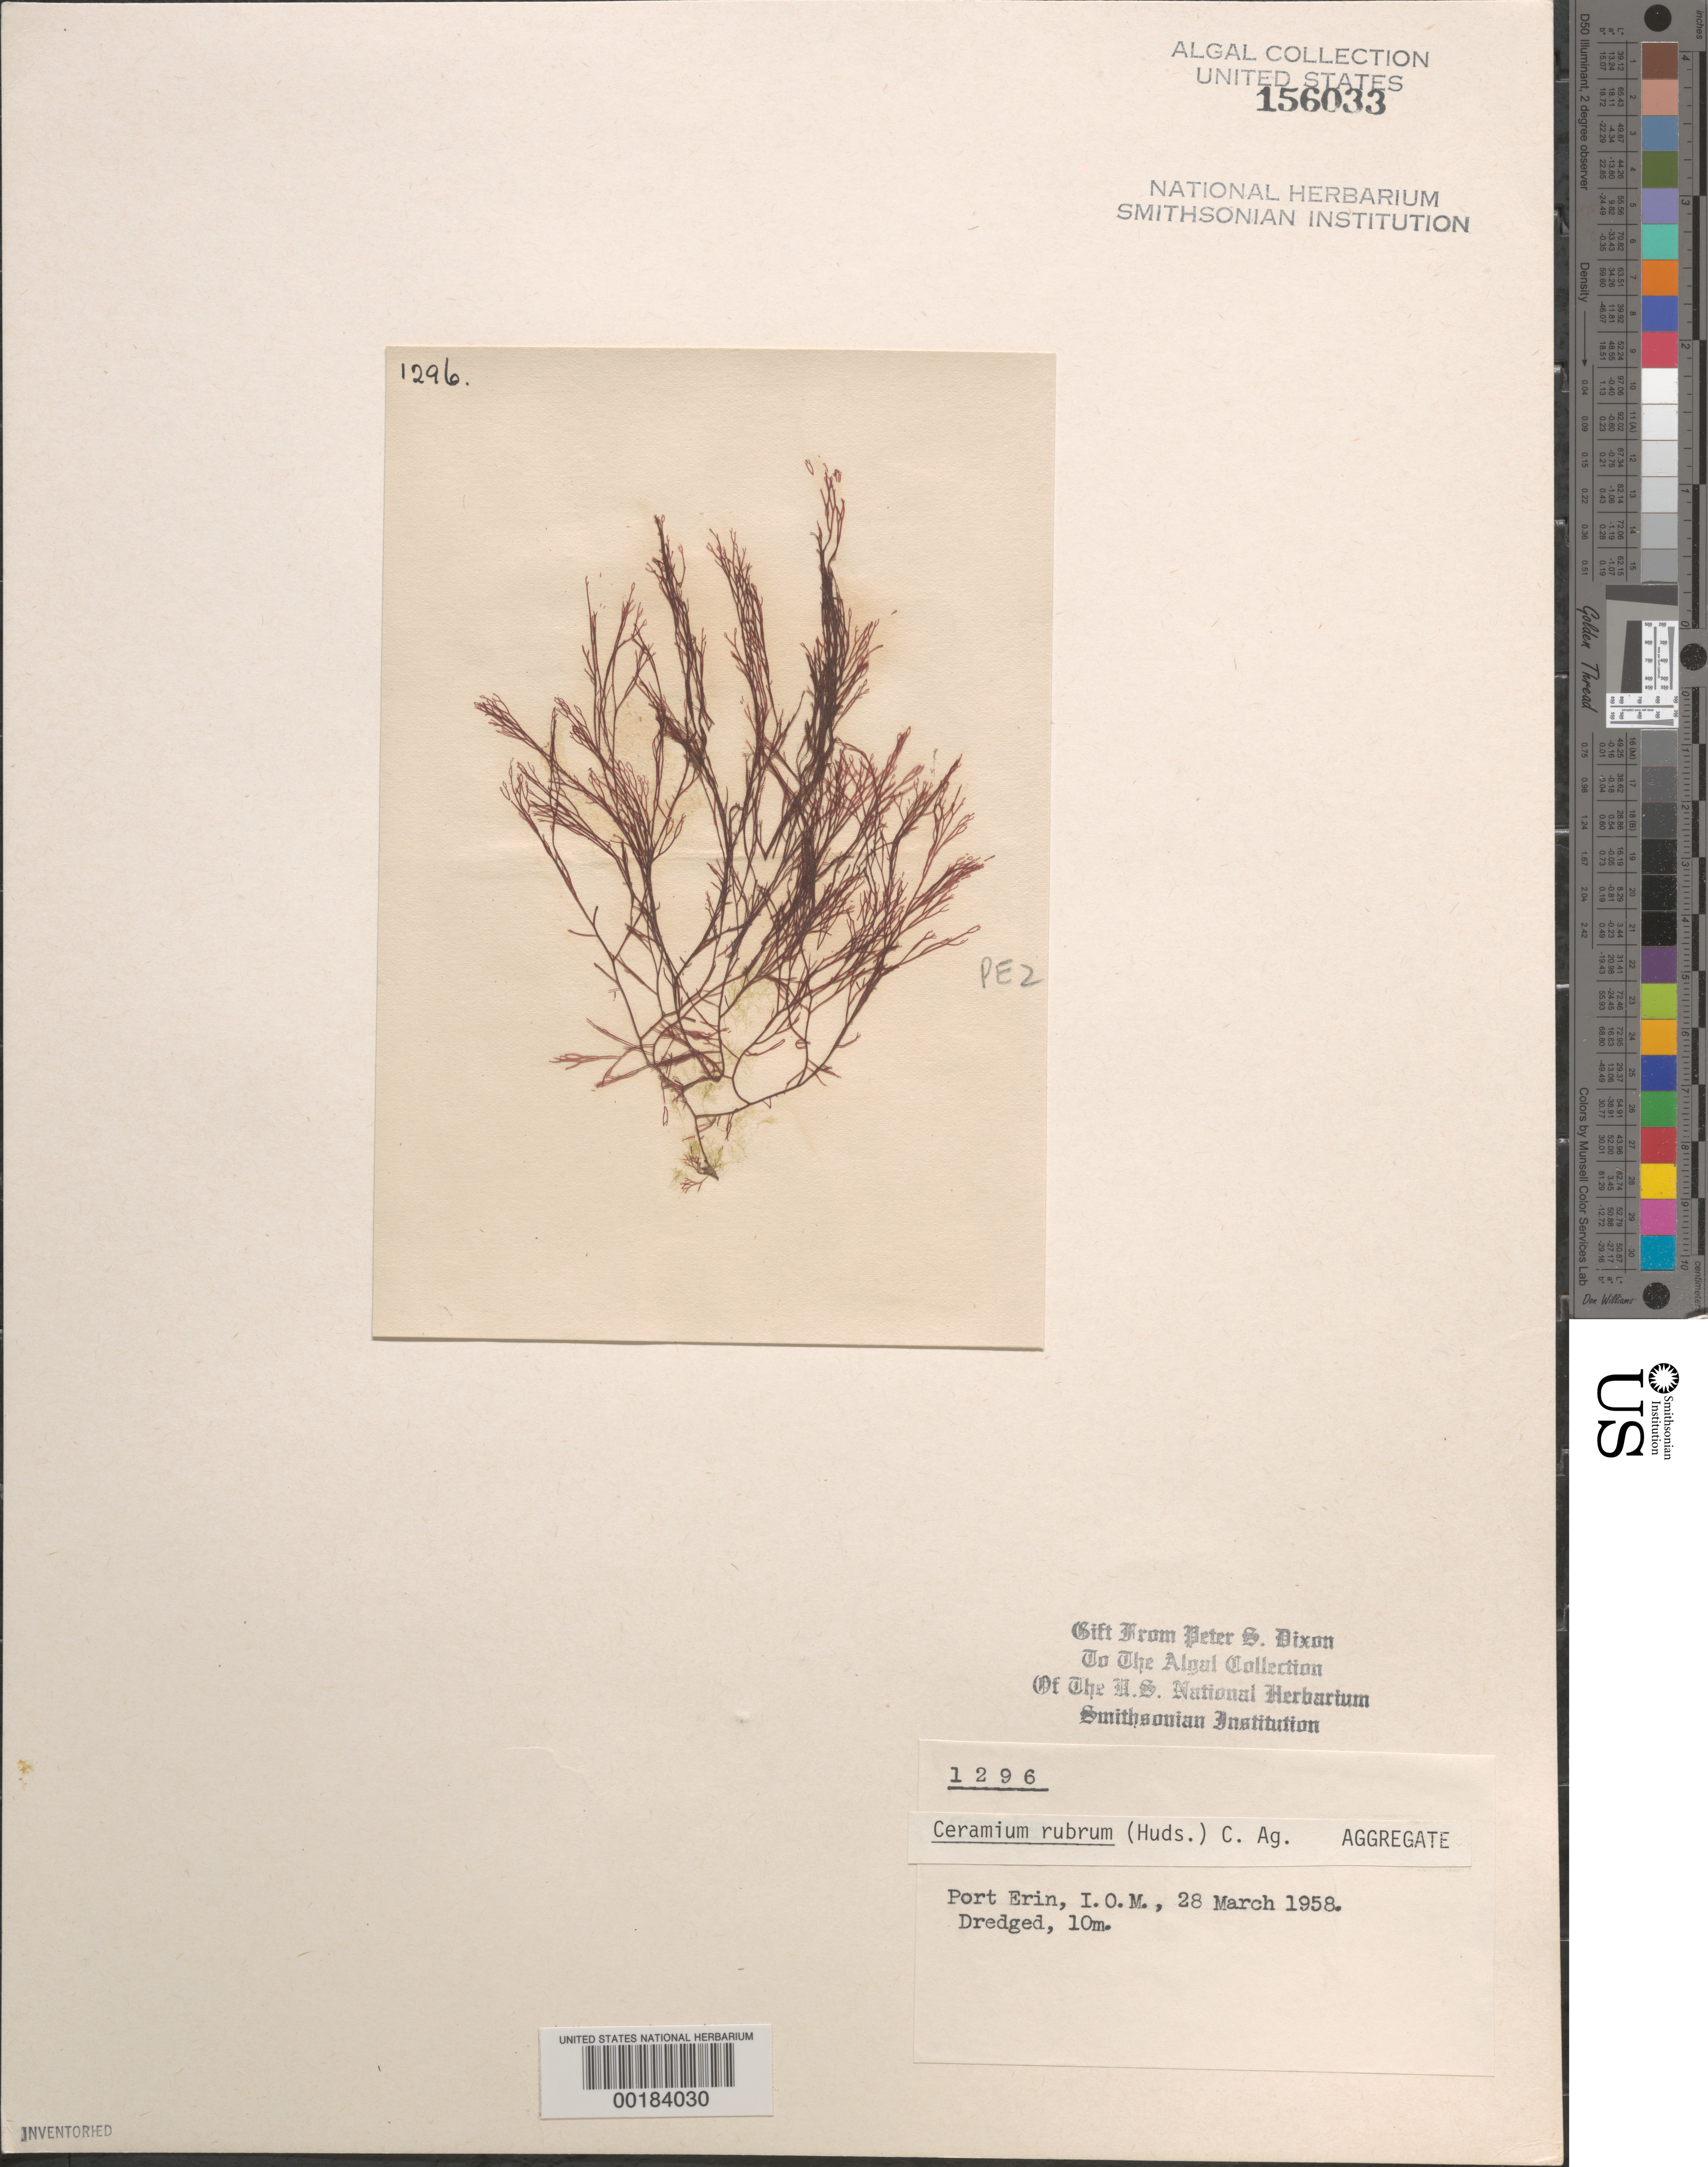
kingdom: Plantae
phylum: Rhodophyta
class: Florideophyceae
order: Ceramiales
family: Ceramiaceae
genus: Ceramium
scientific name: Ceramium rubrum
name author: C. Agardh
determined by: Dixon, P. S.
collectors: P. S. Dixon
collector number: PSD 1296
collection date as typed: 28 Mar 1958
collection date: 1958-03-28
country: United Kingdom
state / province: England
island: Isle of Man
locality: Port Erin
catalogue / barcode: US 156033